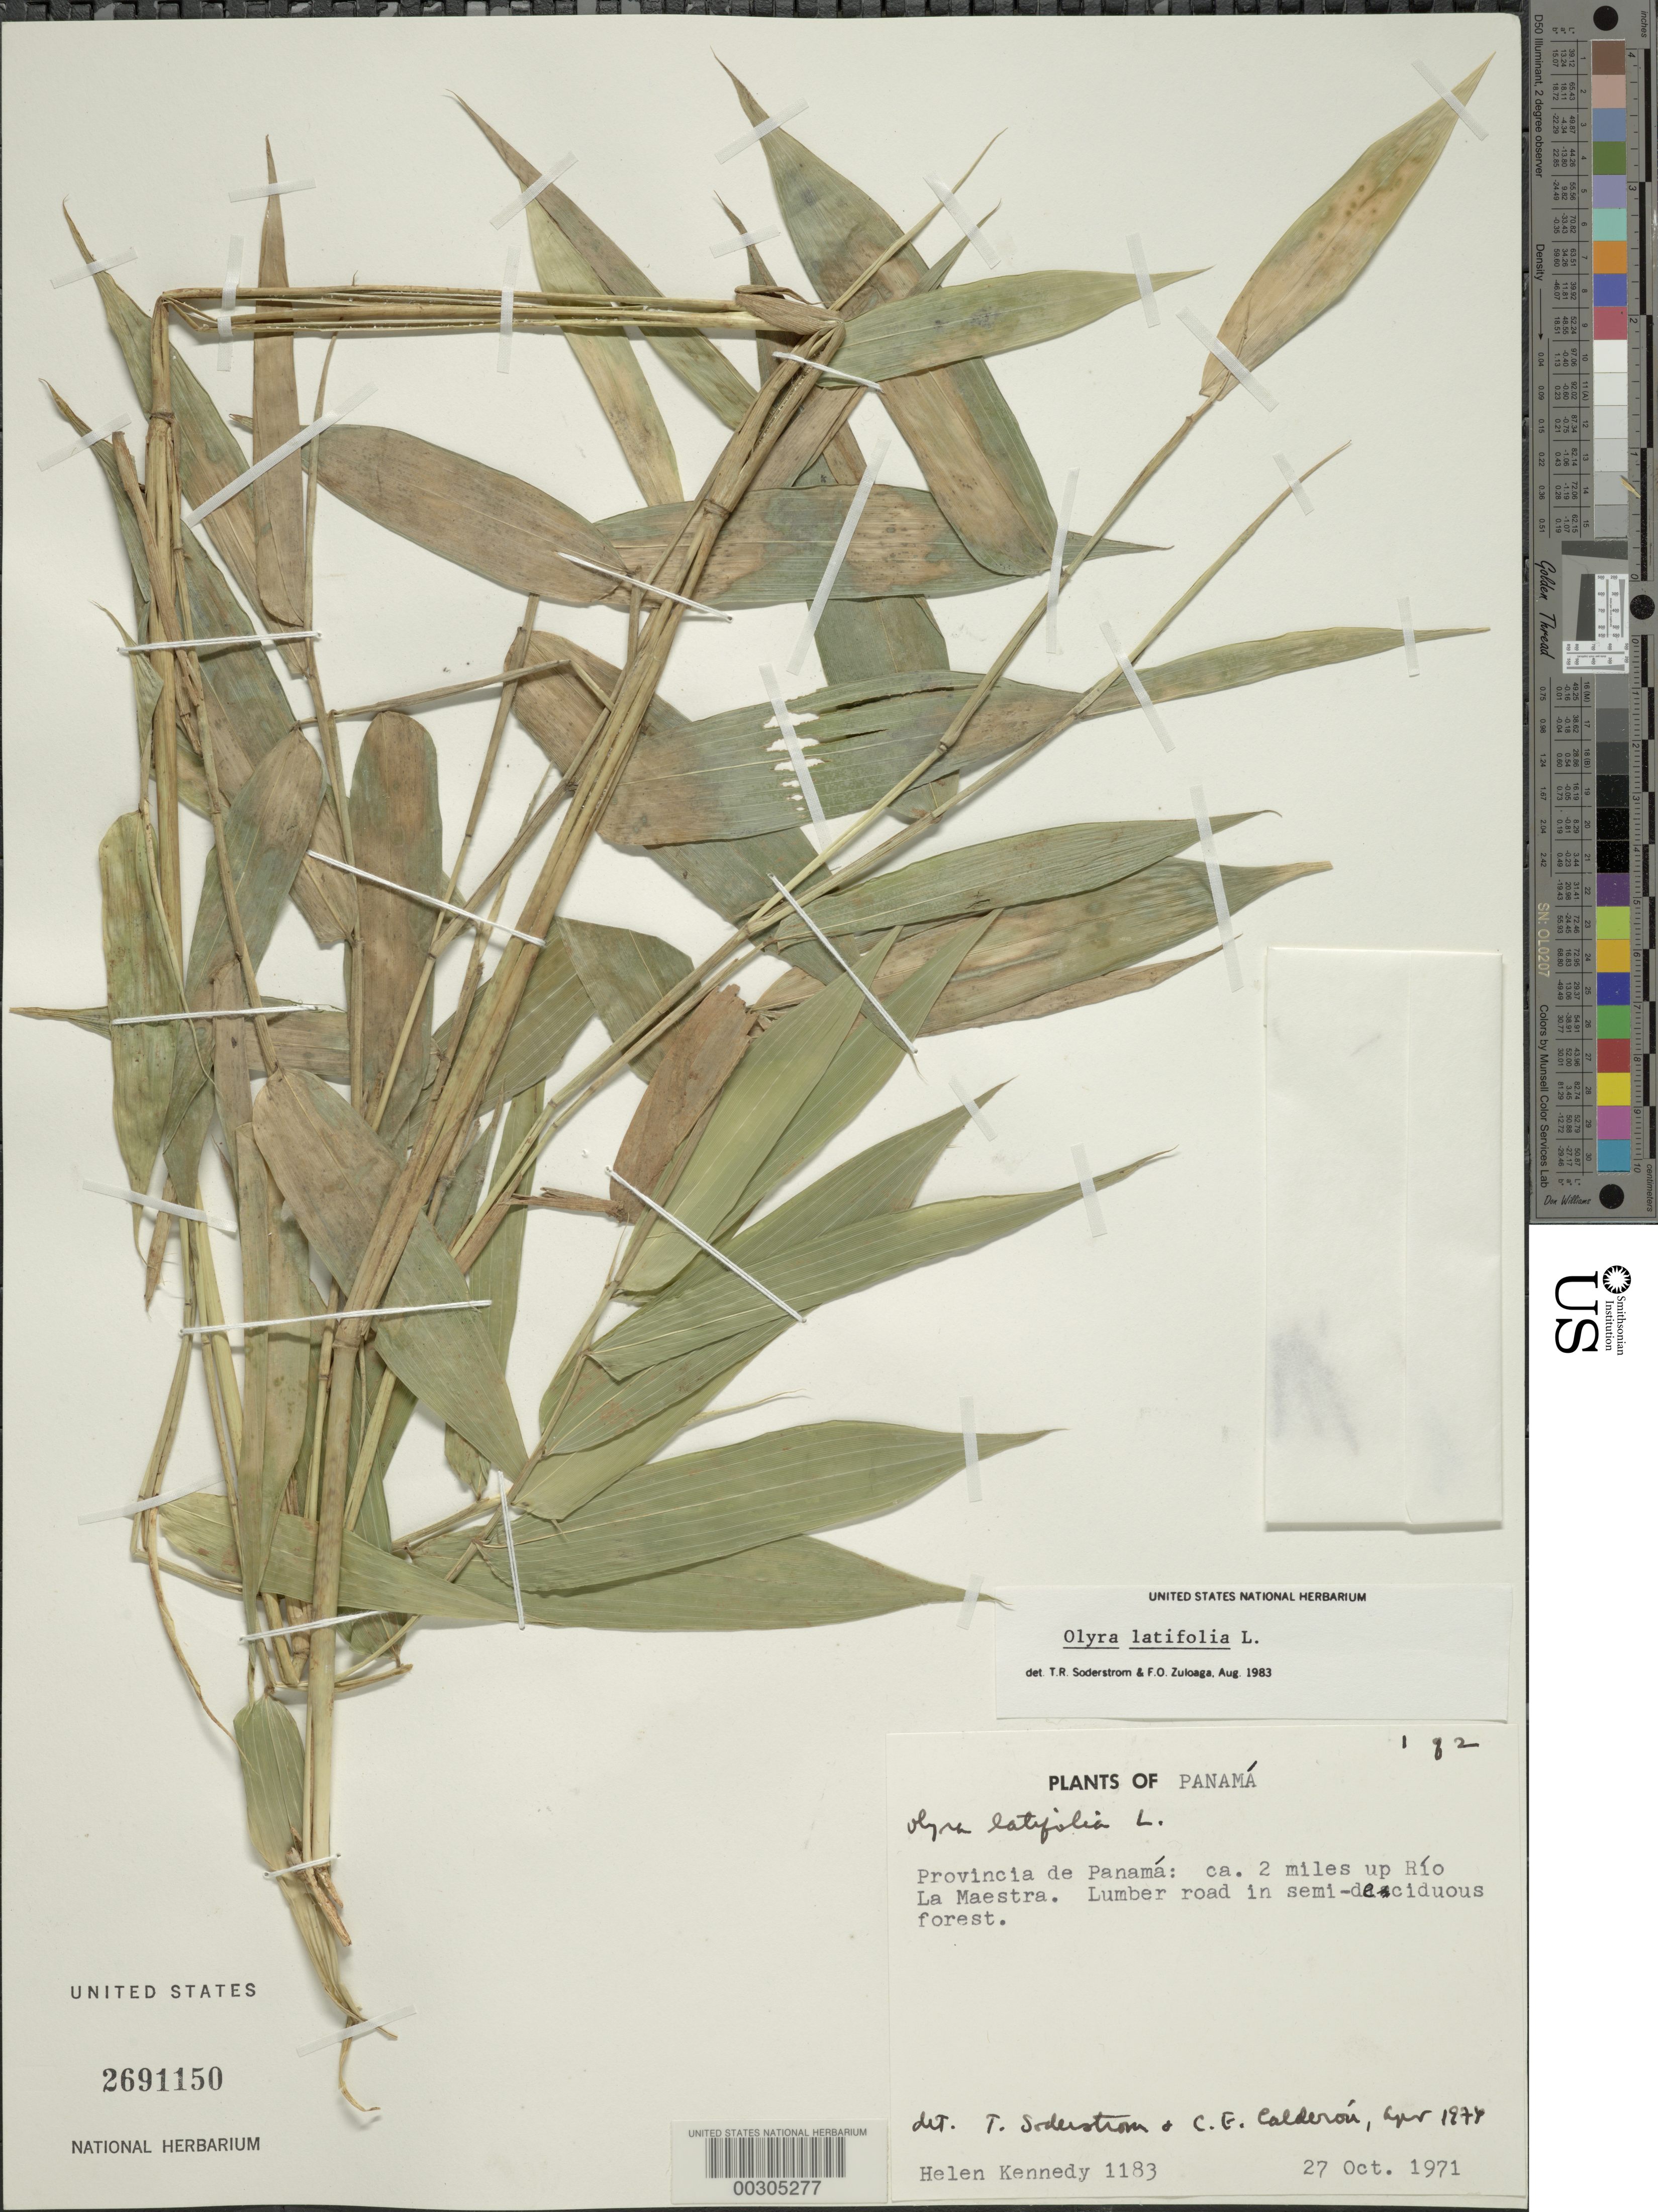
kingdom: Plantae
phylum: Tracheophyta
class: Liliopsida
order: Poales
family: Poaceae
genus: Olyra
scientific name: Olyra latifolia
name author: L.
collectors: H. Kennedy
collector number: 1183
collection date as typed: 27 Oct 1971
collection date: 1971-10-27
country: Panama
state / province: Panamá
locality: Rio La Maestra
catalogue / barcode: US 2691150